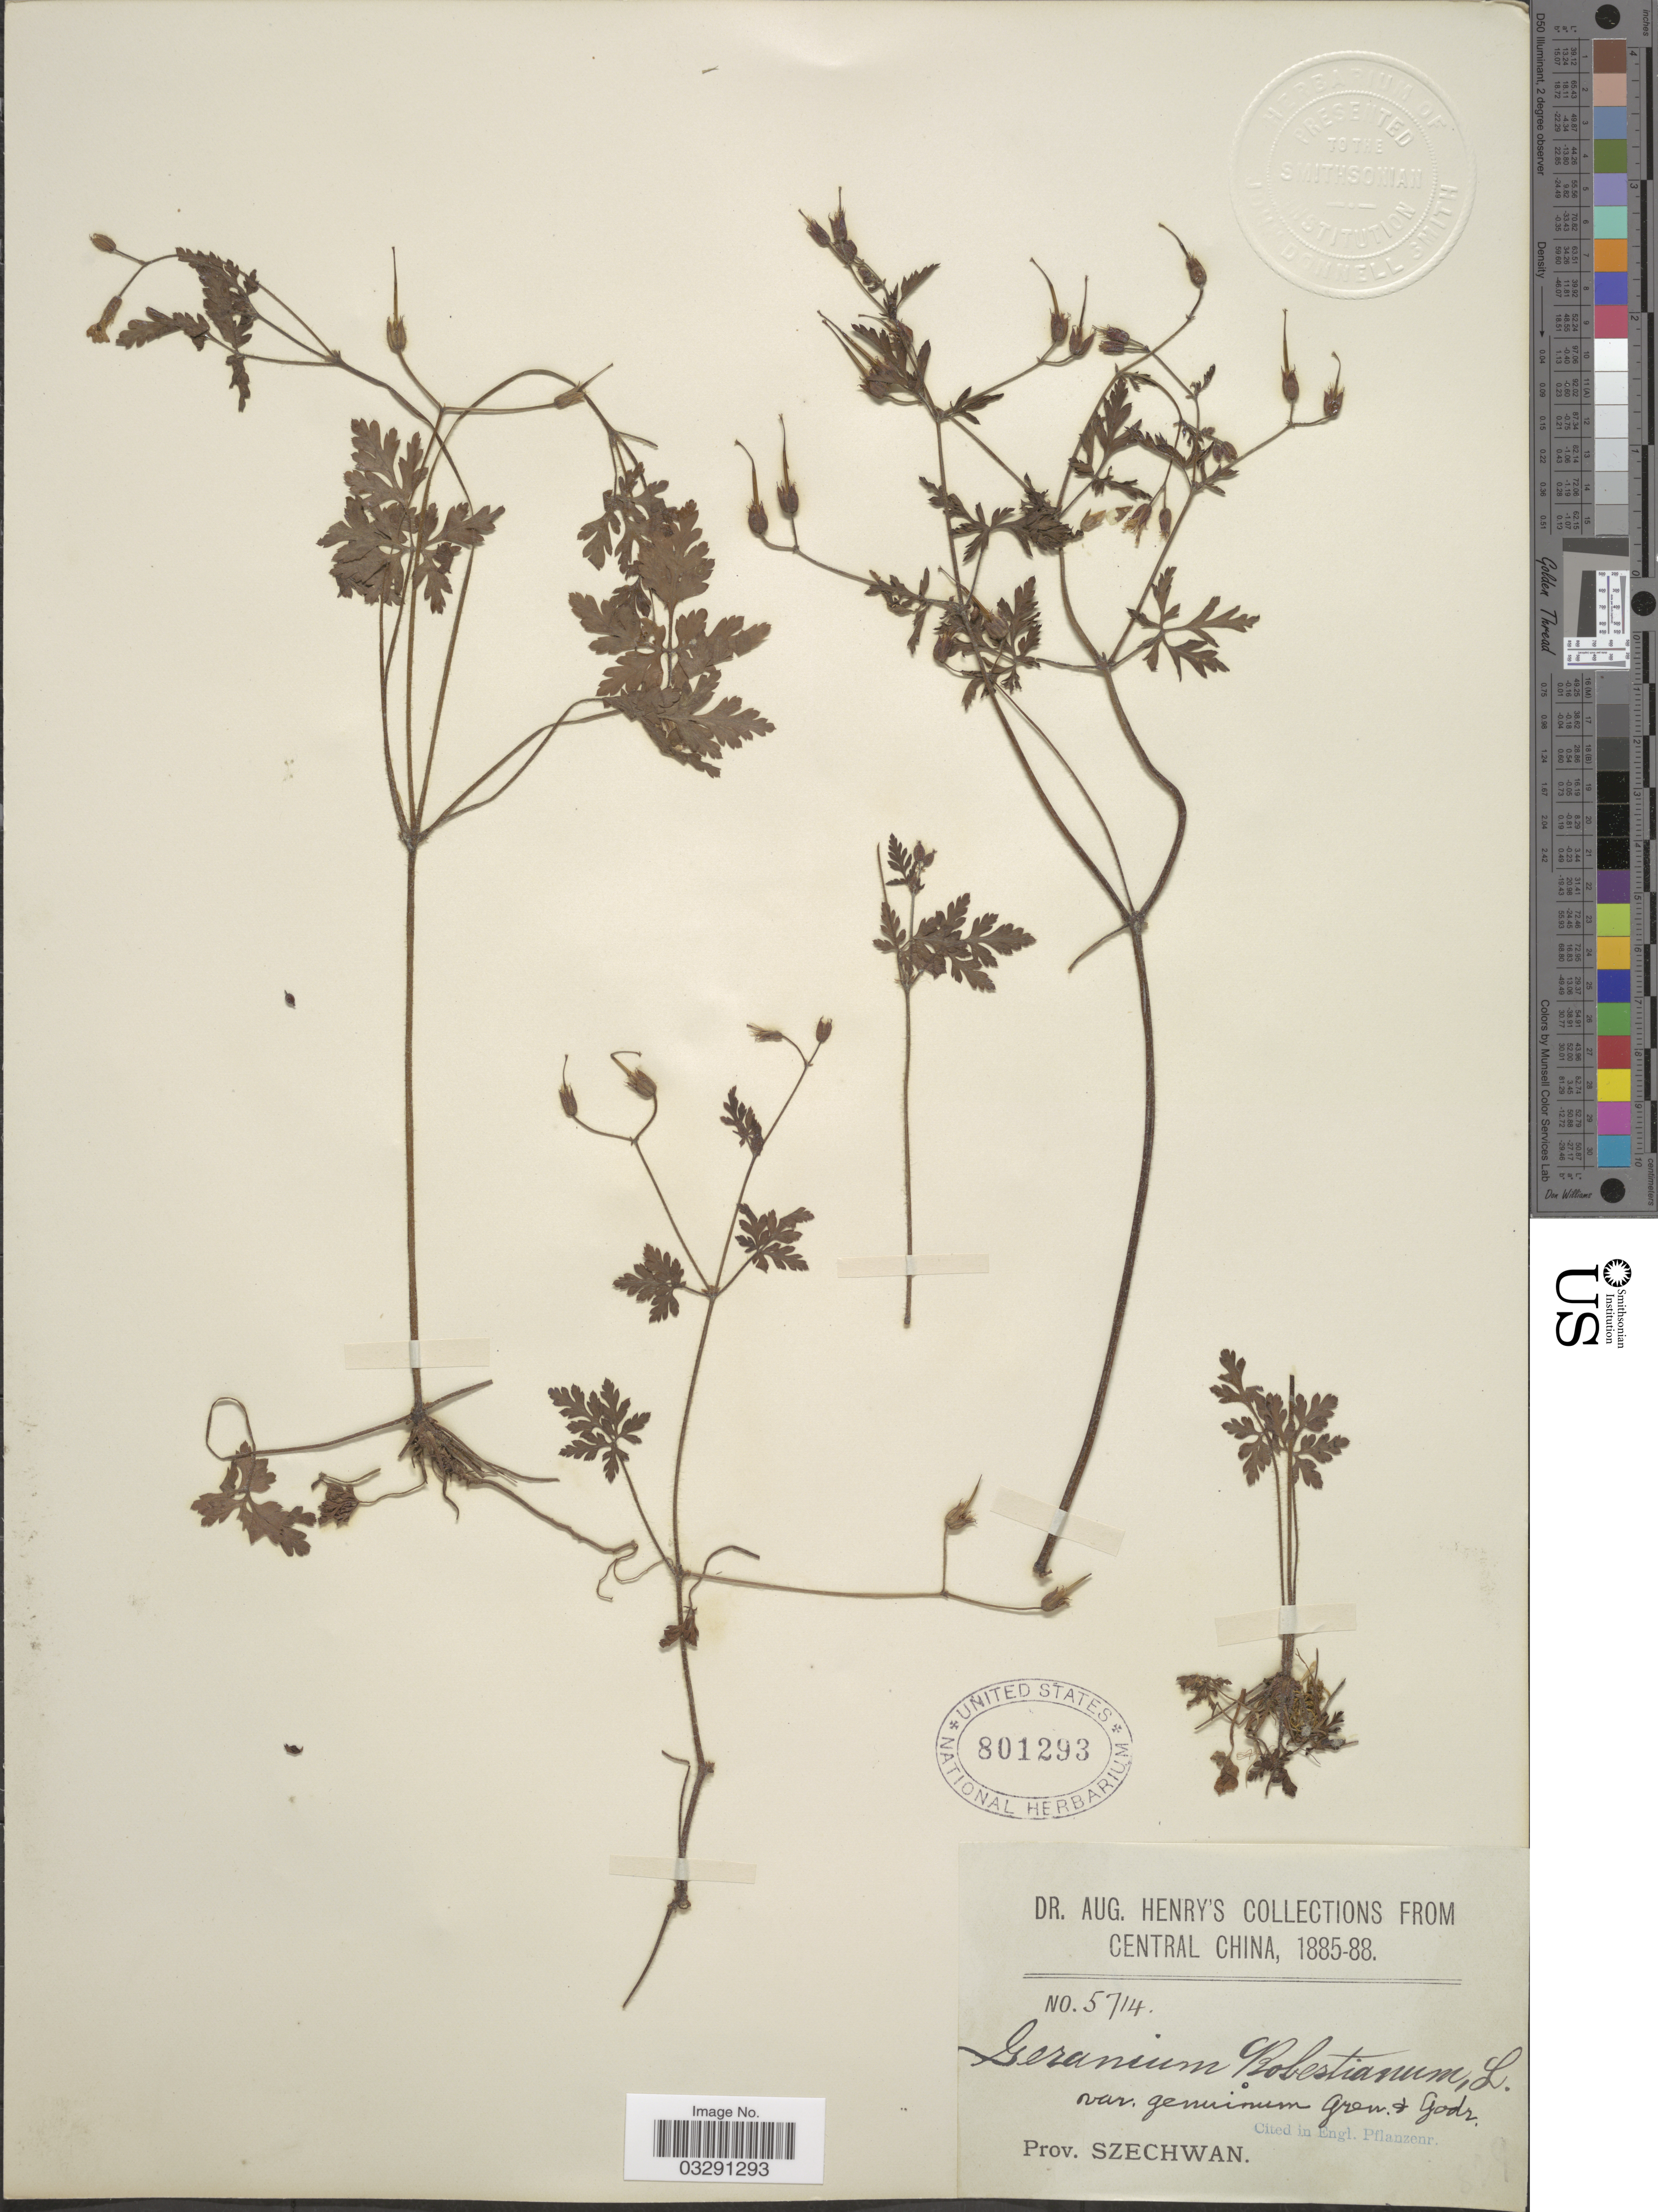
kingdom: Plantae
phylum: Tracheophyta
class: Magnoliopsida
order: Geraniales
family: Geraniaceae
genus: Geranium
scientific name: Geranium robertianum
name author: L.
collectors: A. Henry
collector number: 5714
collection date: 1885/1888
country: China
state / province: Sichuan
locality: Central China, Prov. Szechwan.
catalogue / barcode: US 801293